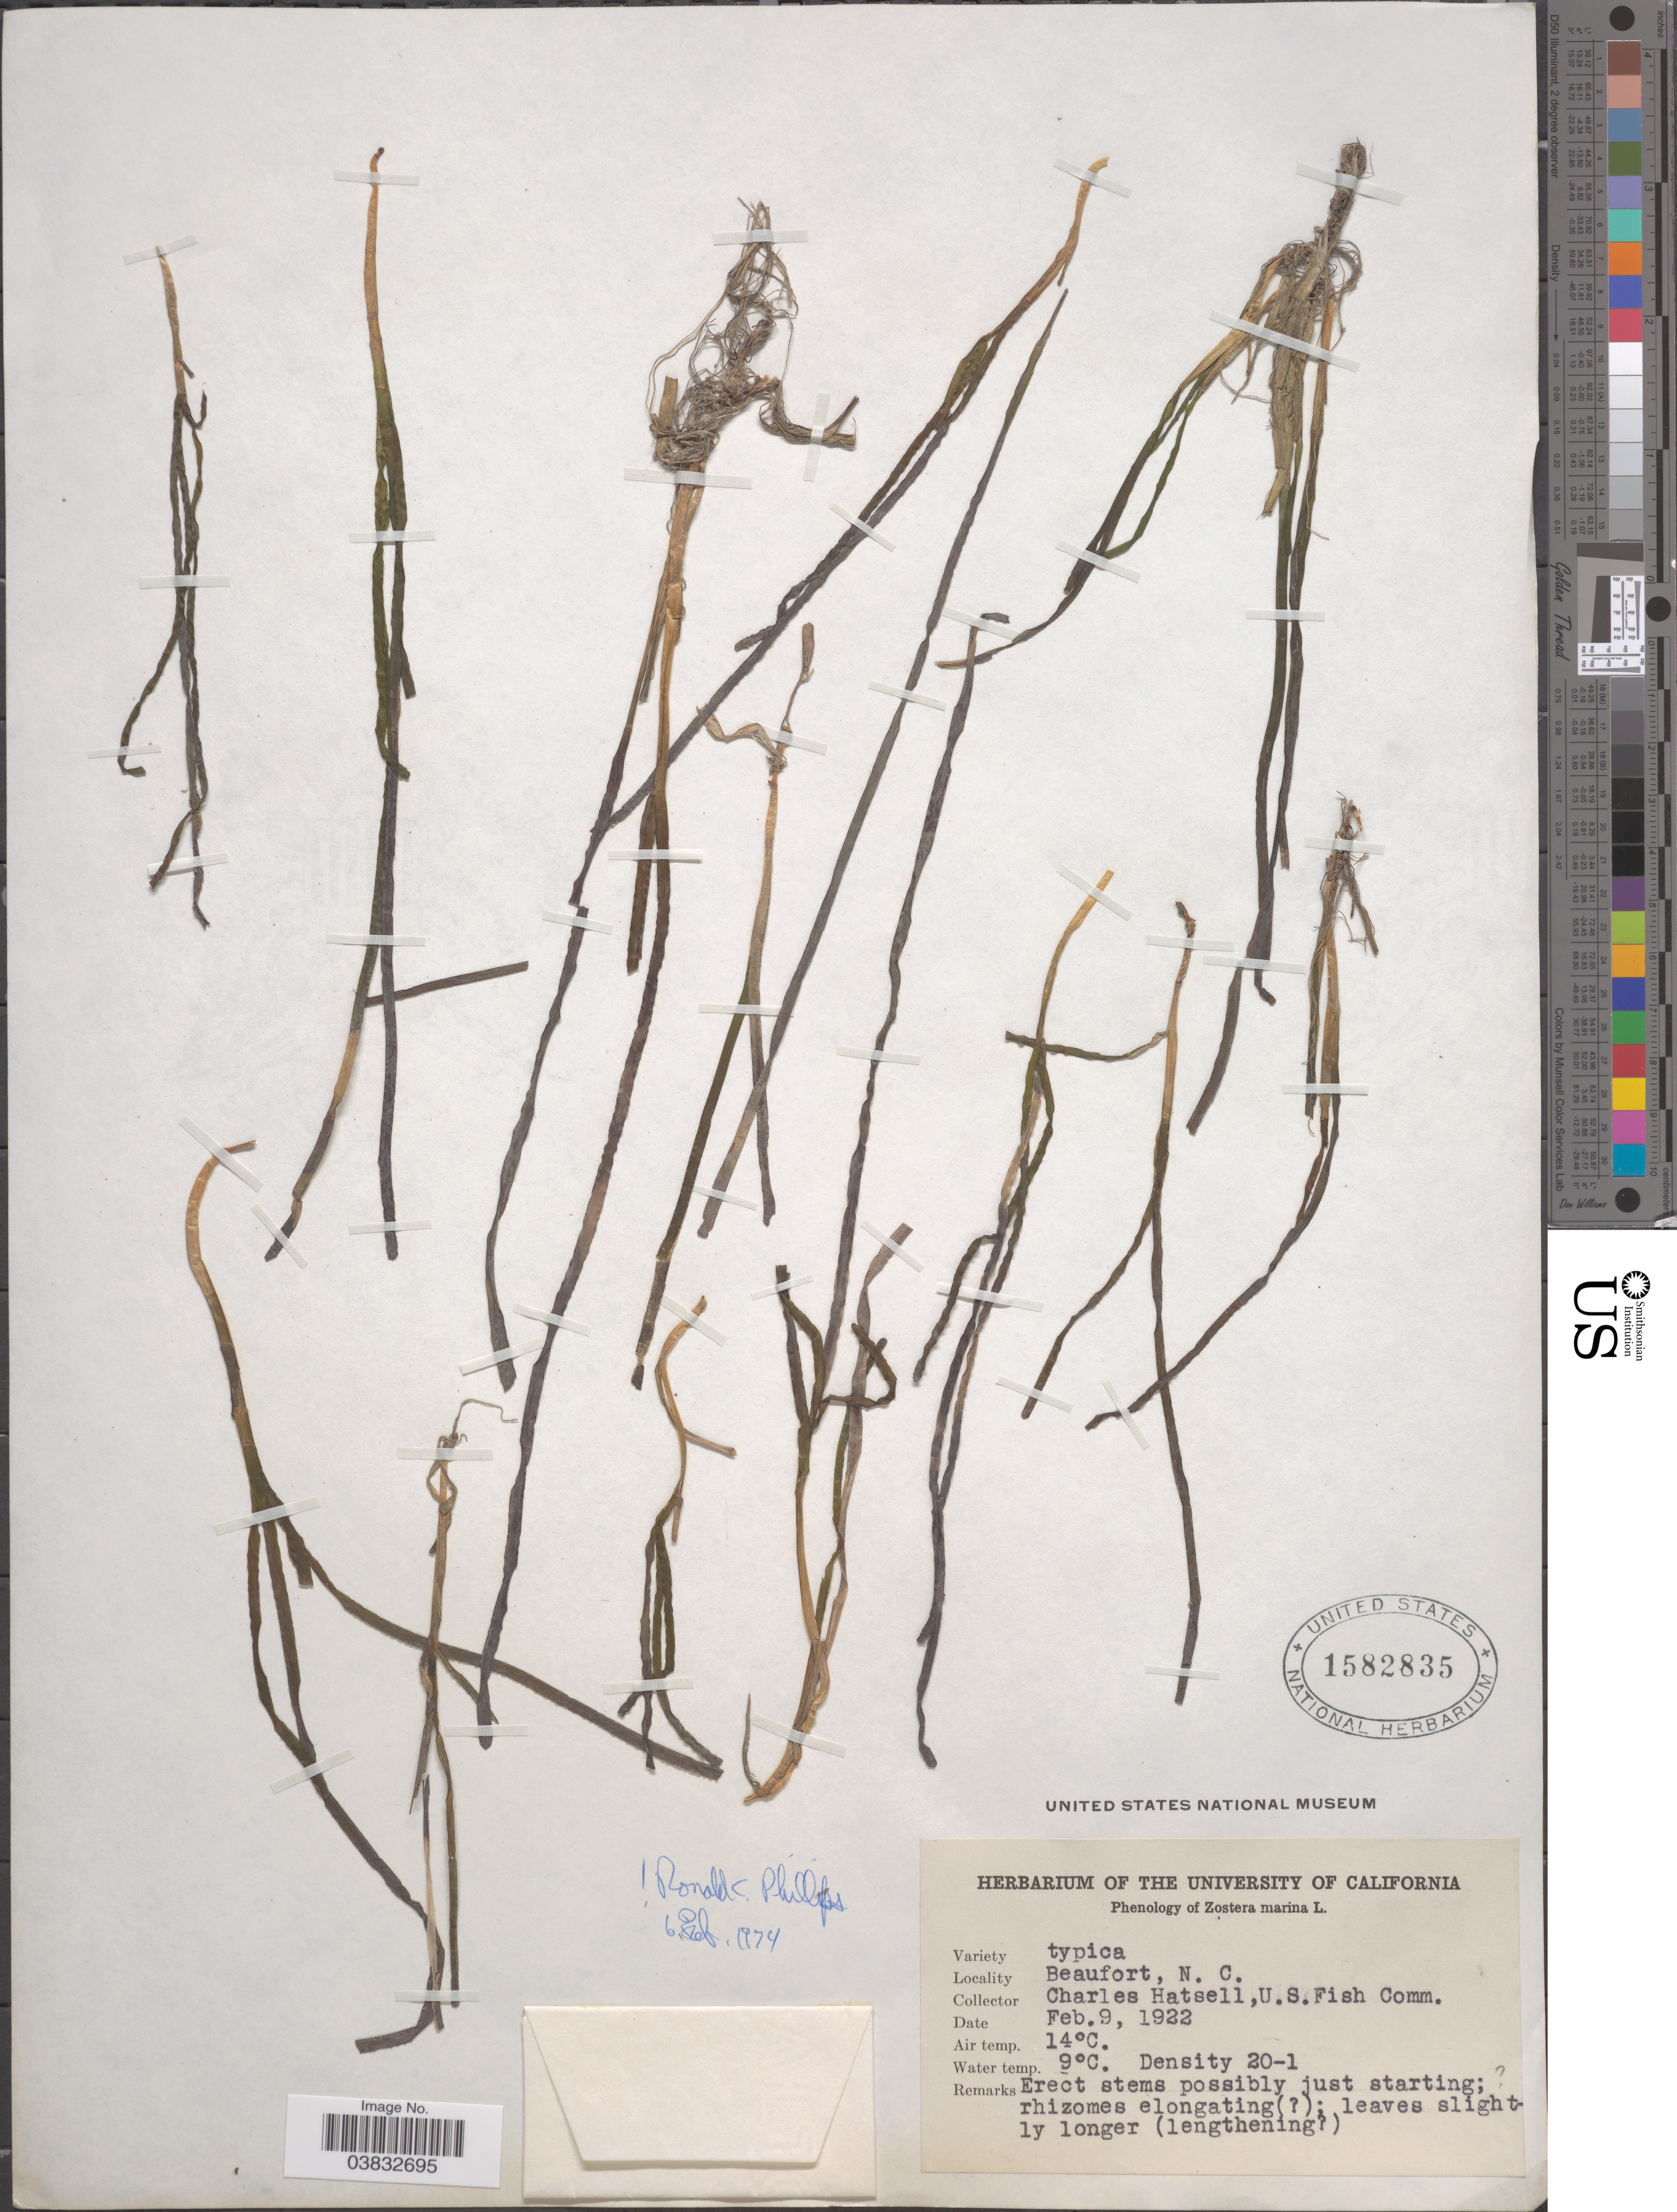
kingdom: Plantae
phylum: Tracheophyta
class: Liliopsida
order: Alismatales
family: Zosteraceae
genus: Zostera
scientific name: Zostera marina var. marina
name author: L.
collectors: C. Hatsell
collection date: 1922-02-09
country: United States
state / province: North Carolina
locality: Beaufort.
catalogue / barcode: US 1582835